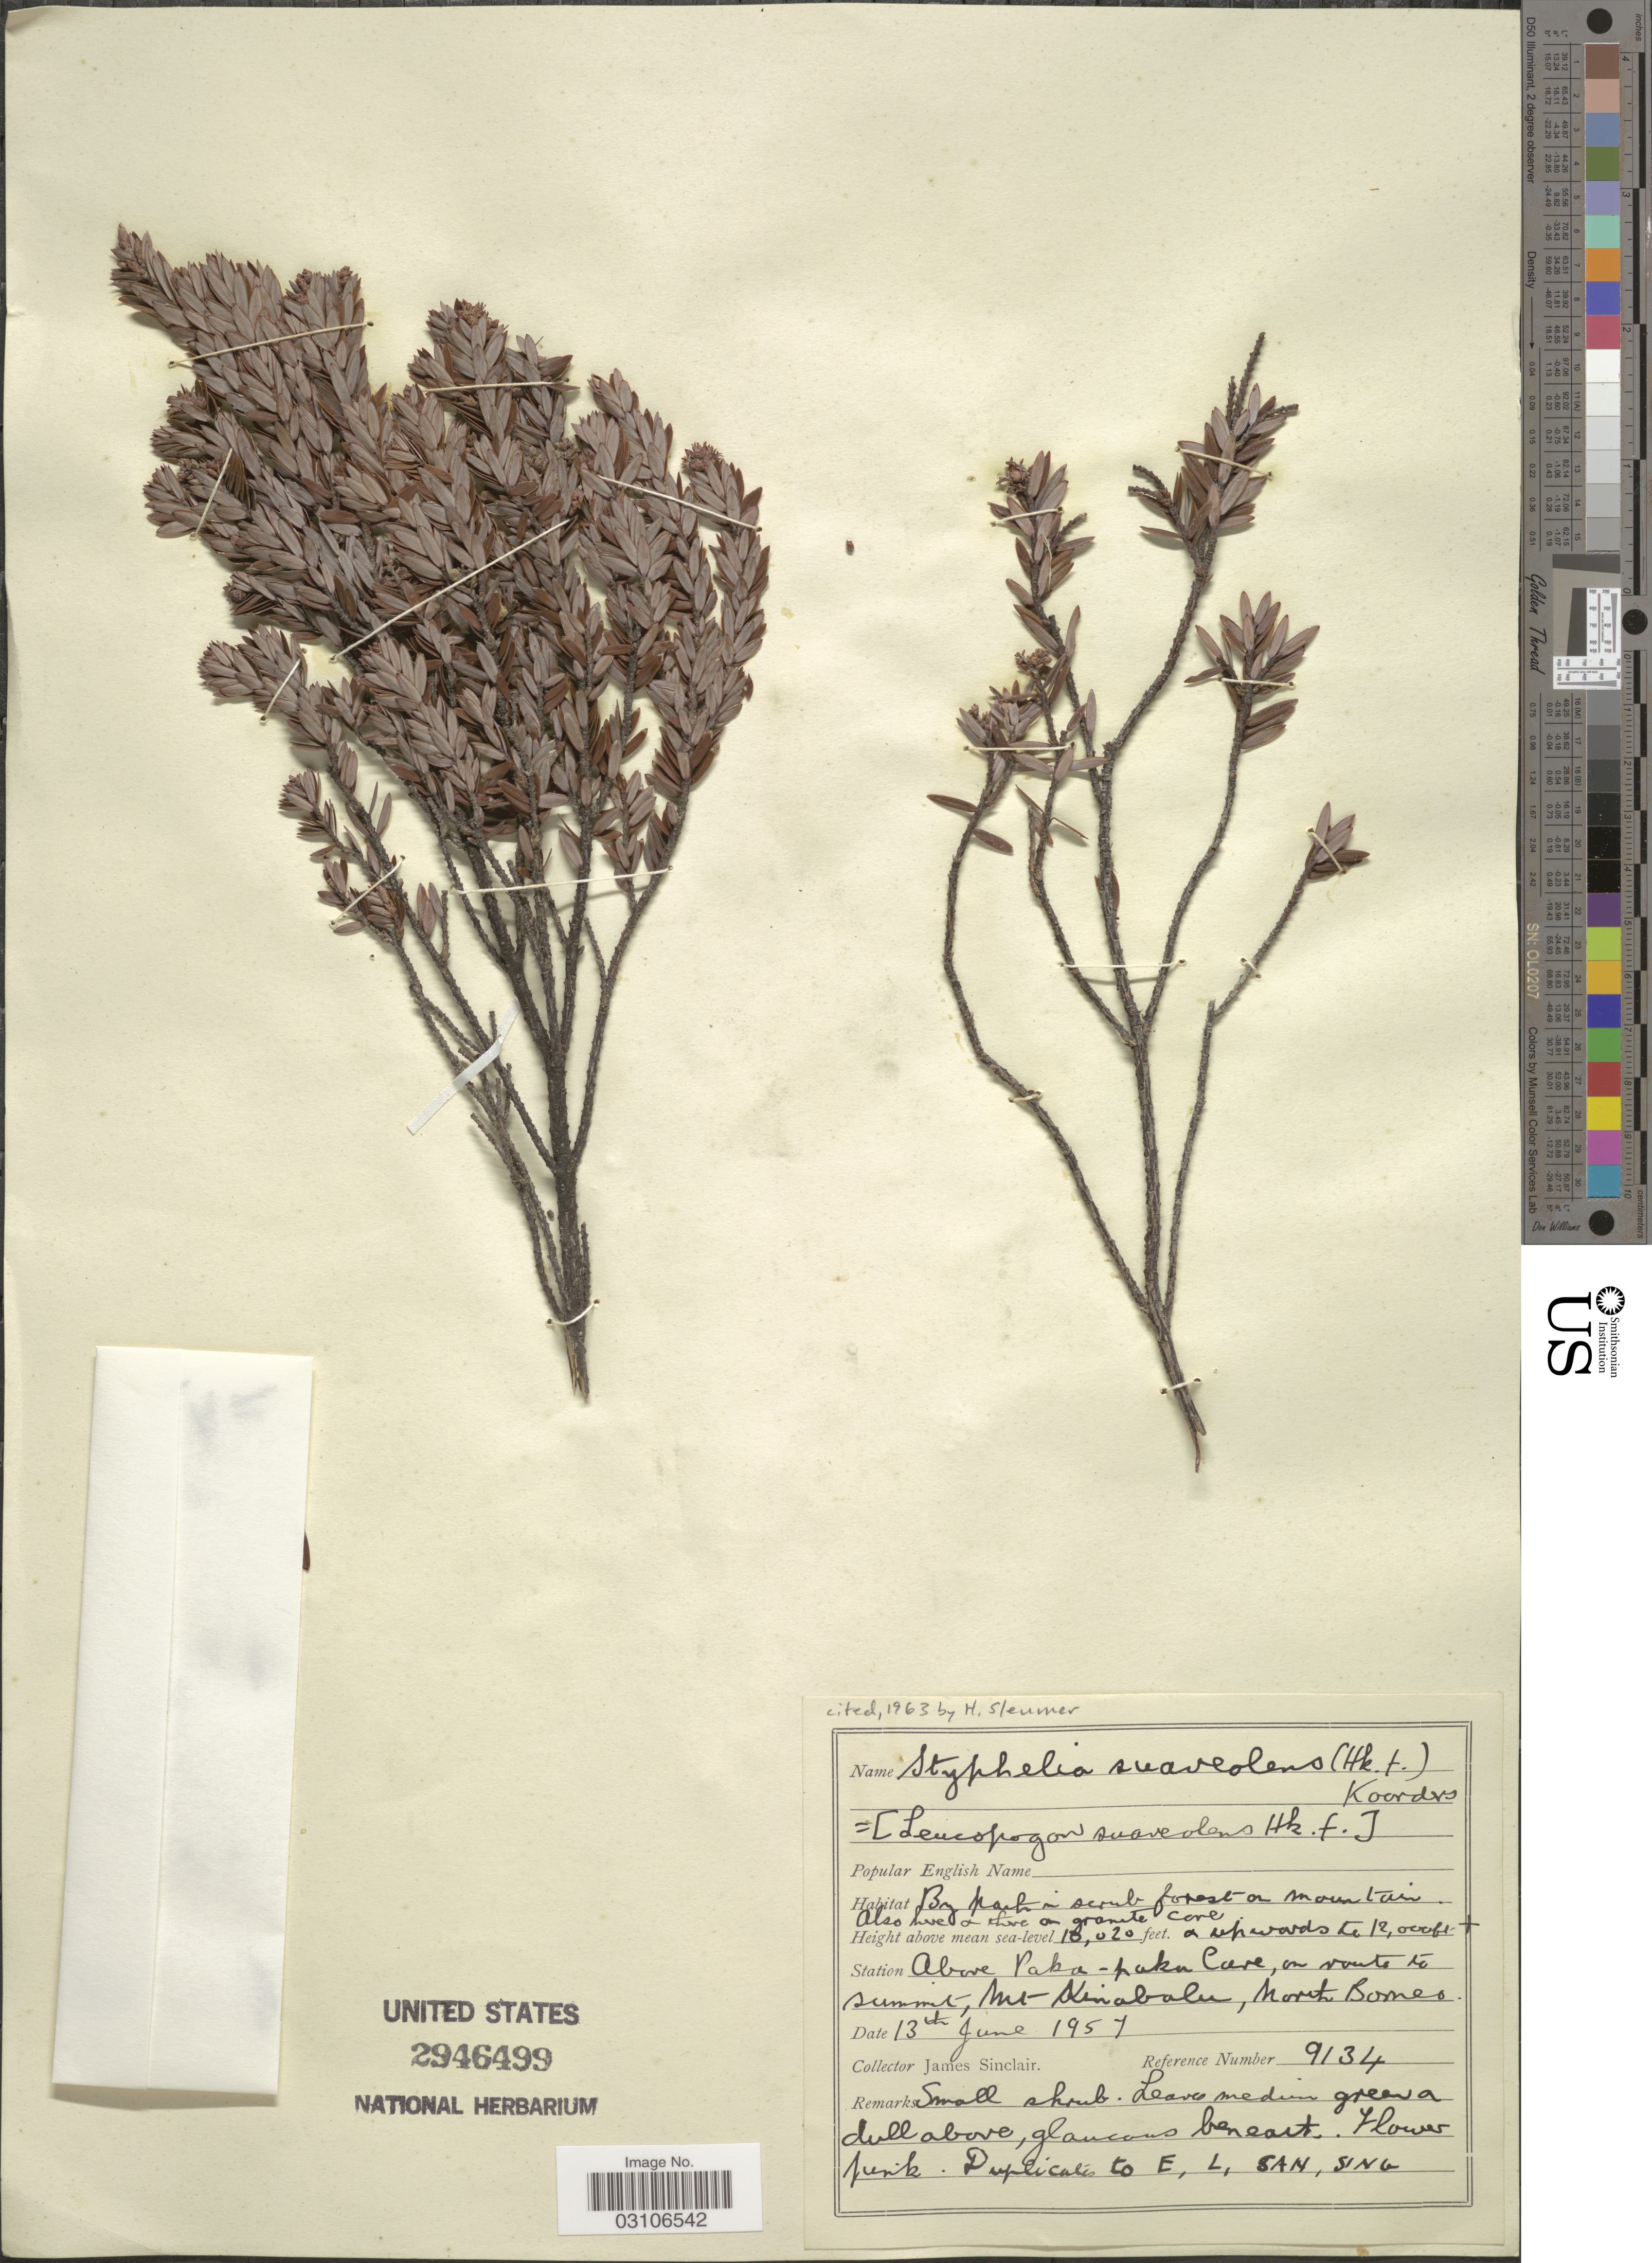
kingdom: Plantae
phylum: Tracheophyta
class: Magnoliopsida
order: Ericales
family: Ericaceae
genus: Styphelia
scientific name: Styphelia suaveolens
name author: (Hook. f.) Warb. ex P. Sarasin & Sarasin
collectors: J. Sinclair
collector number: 9134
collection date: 1957-06-13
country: Malaysia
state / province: Sabah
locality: Station above Paka-paka Cave, on route to summit Mt Kinabalu, North Borneo.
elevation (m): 3054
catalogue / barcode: US 2946499